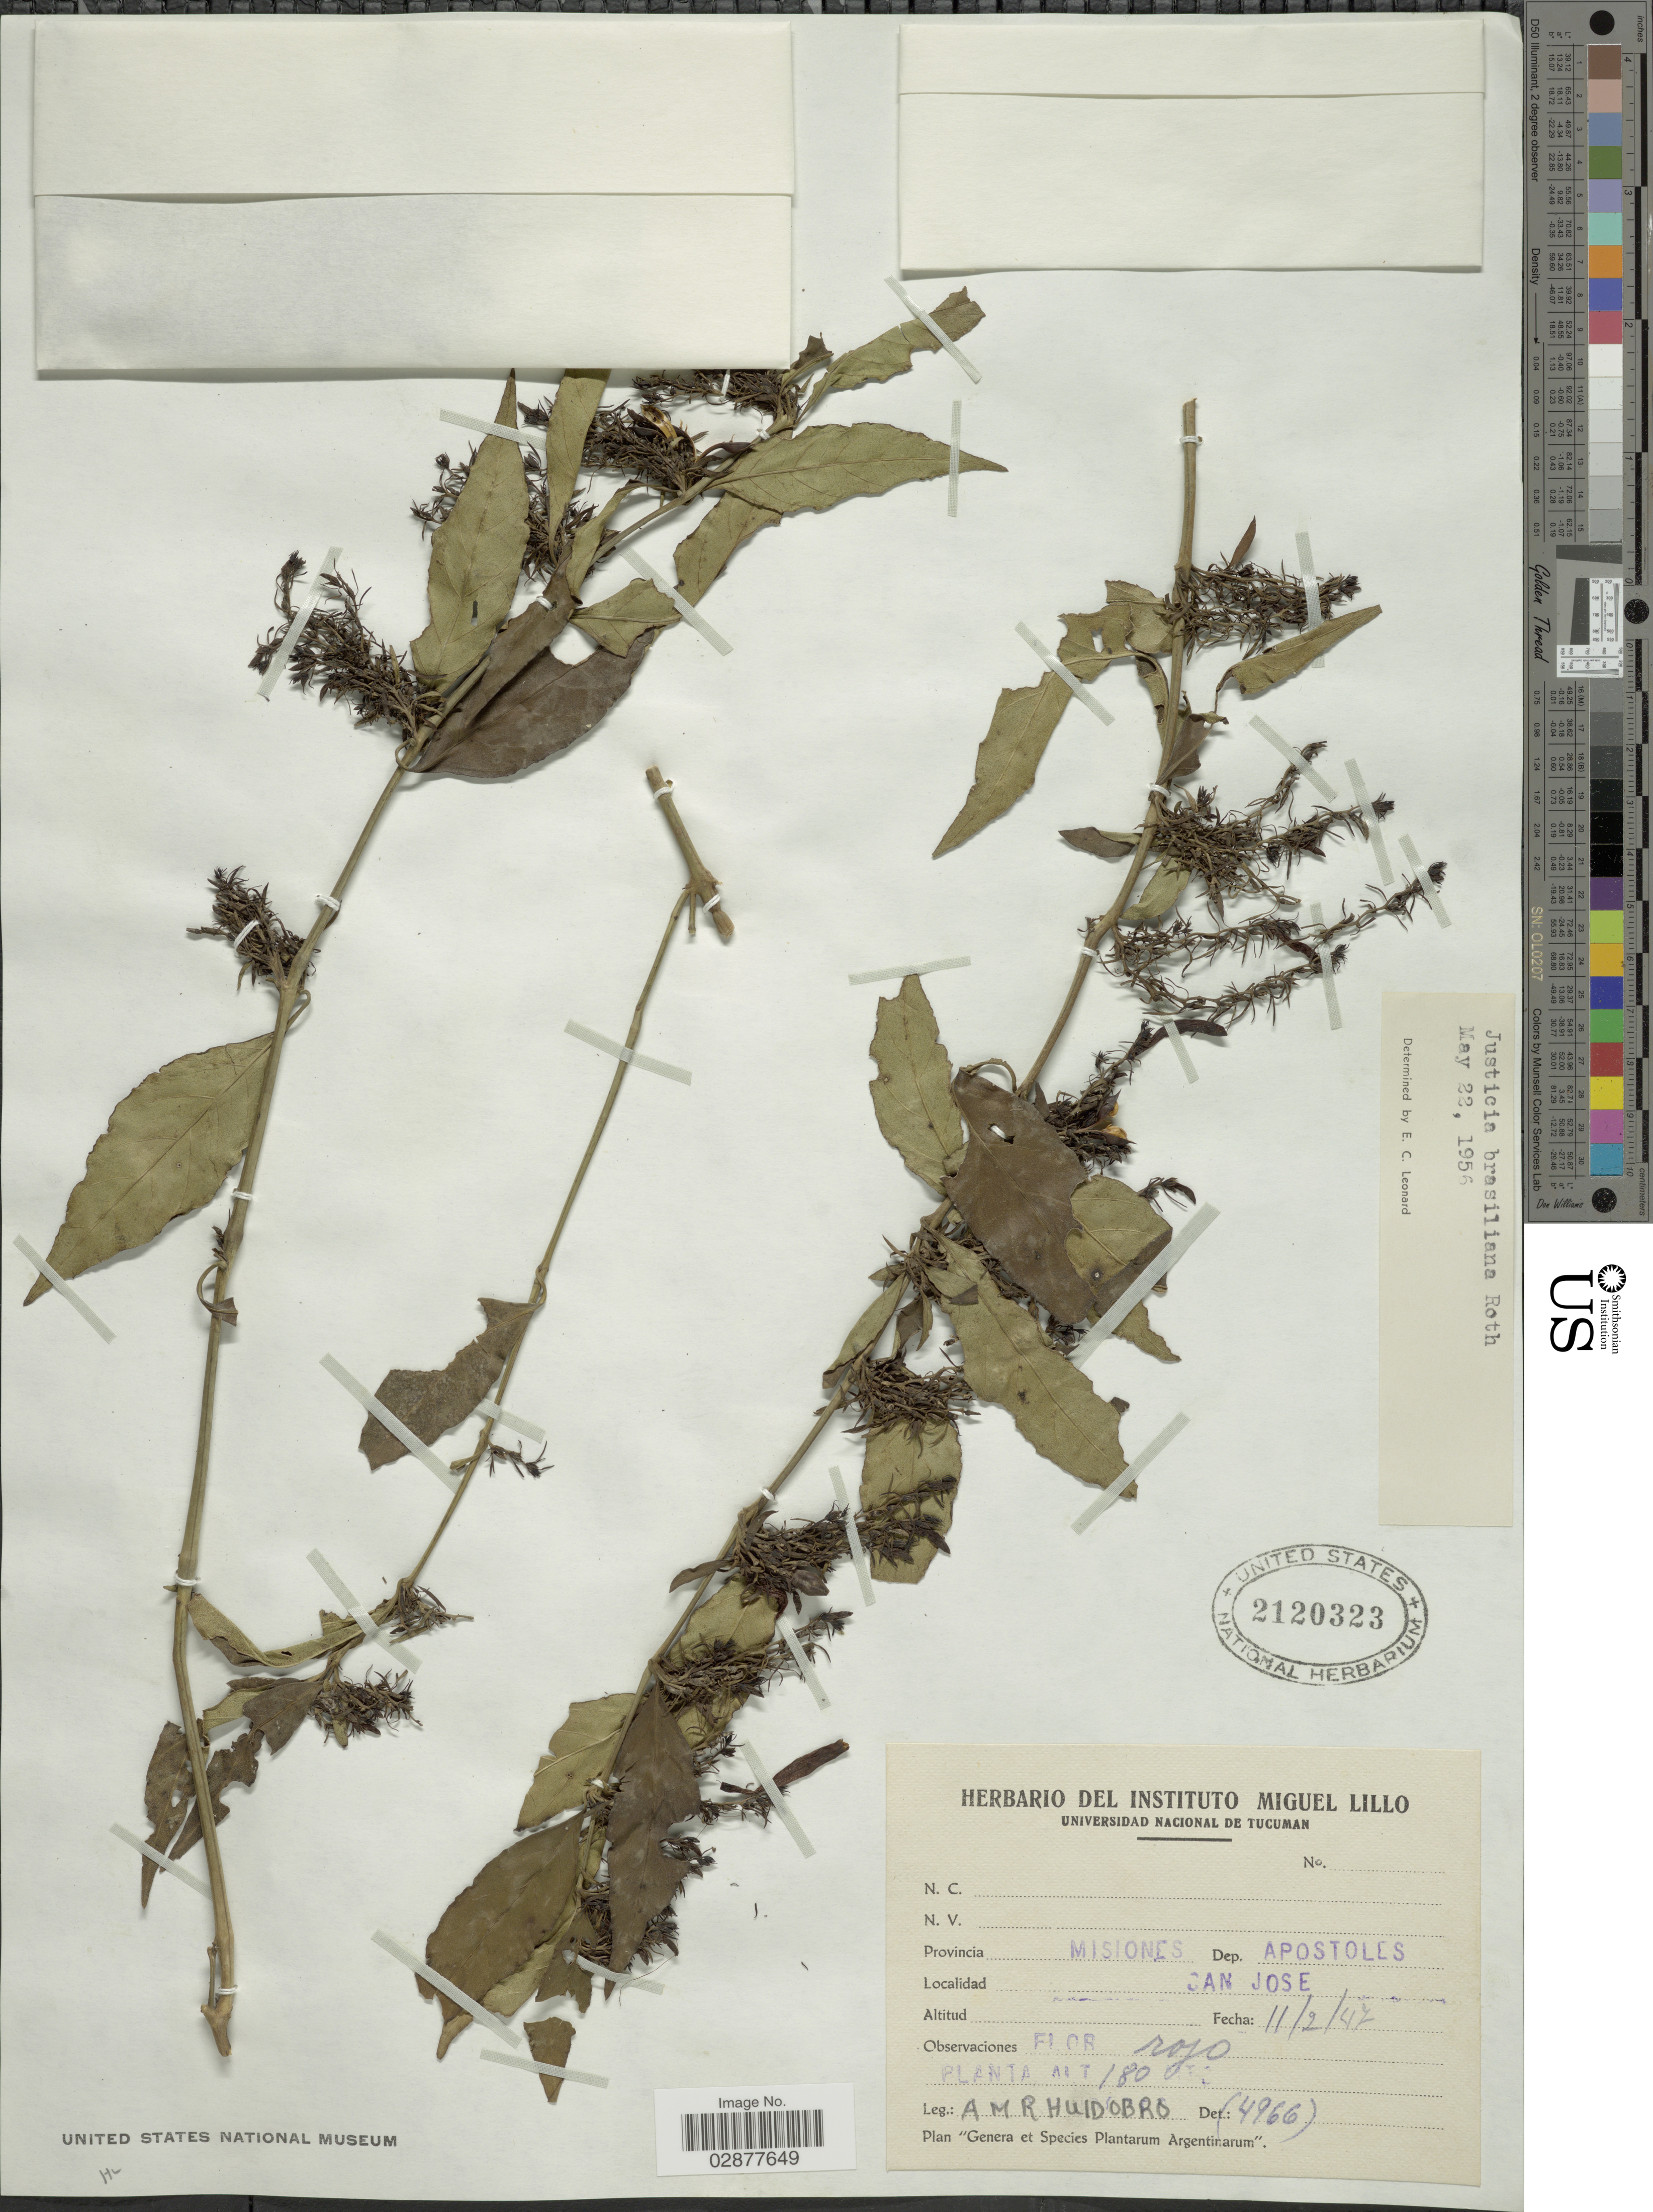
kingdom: Plantae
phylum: Tracheophyta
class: Magnoliopsida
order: Lamiales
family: Acanthaceae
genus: Justicia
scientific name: Justicia brasiliana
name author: Roth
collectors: A. M. R. Huidobro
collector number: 4966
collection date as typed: Transcribed d/m/y: 11/2/47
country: Argentina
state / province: Misiones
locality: Provincia Misiones, Dep. Apostoles. San Jose.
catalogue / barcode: US 2120323